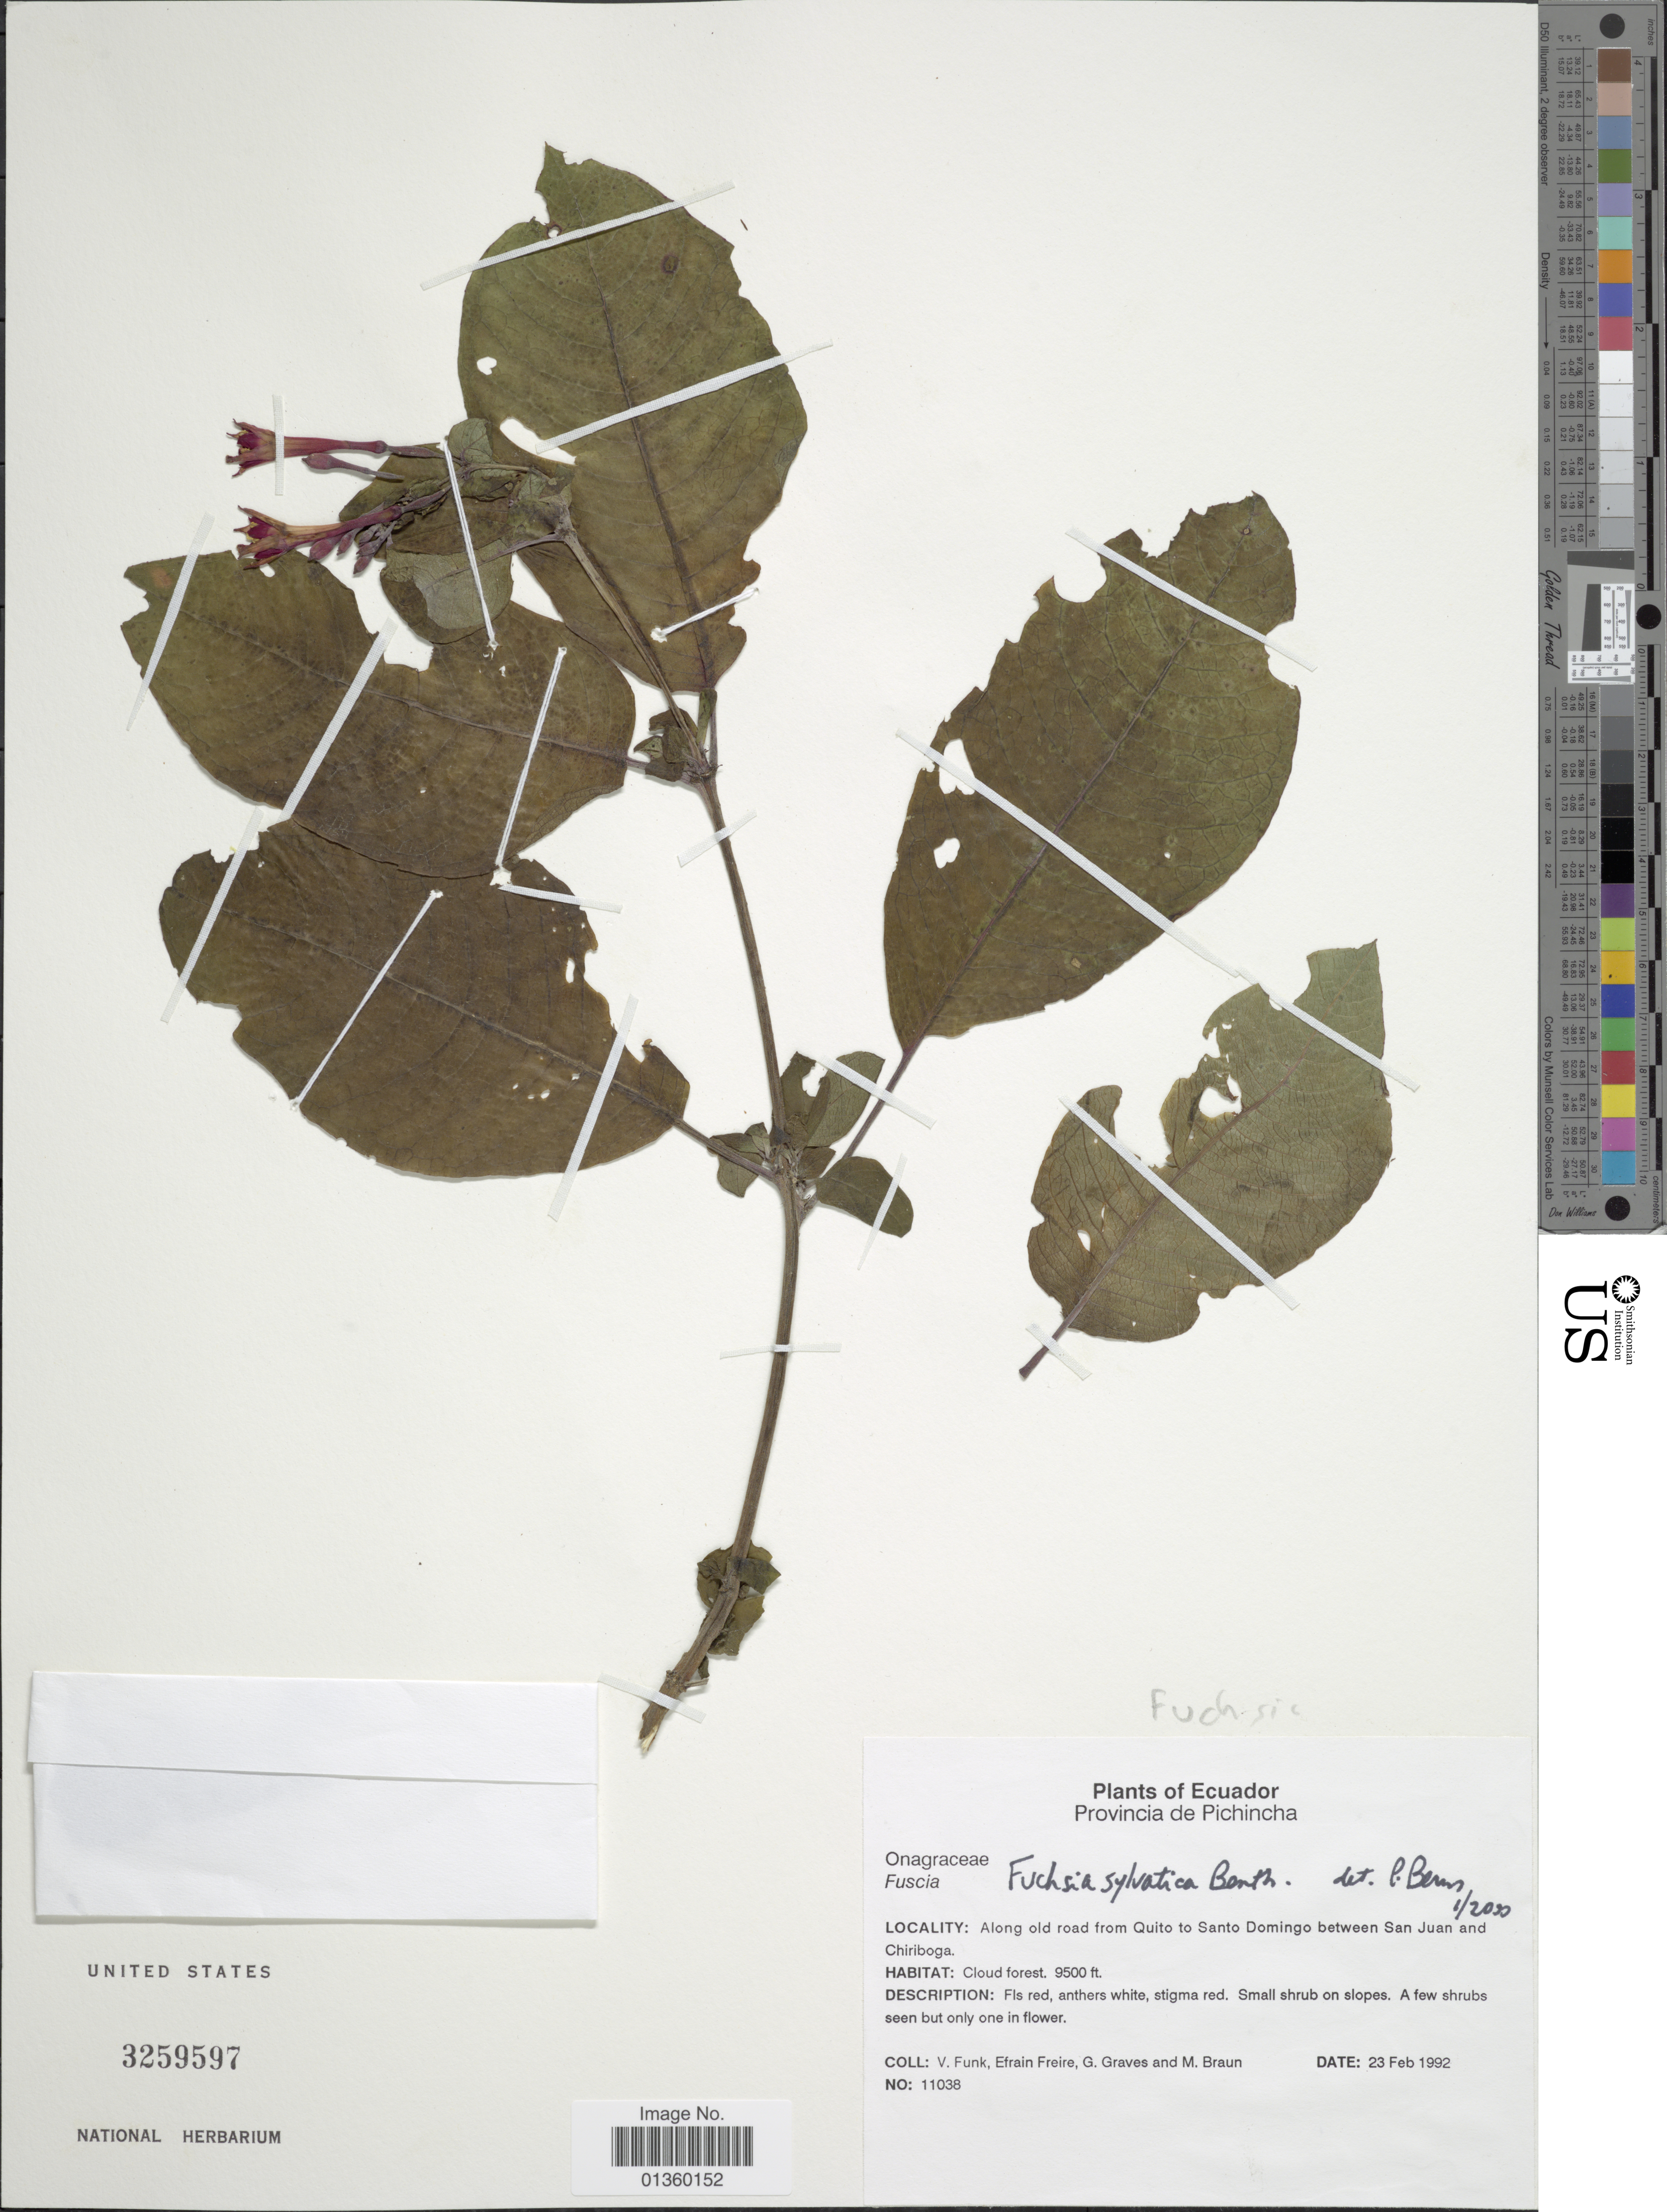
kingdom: Plantae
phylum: Tracheophyta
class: Magnoliopsida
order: Myrtales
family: Onagraceae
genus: Fuchsia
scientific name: Fuchsia sylvatica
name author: Benth.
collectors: V. Funk, E. Freire, G. Graves & M. Braun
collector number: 11038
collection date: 1992-02-23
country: Ecuador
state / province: Pichincha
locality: Along old road from Quito to Santo Domingo between San Juan and Chiriboga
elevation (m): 2896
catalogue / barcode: US 3259597